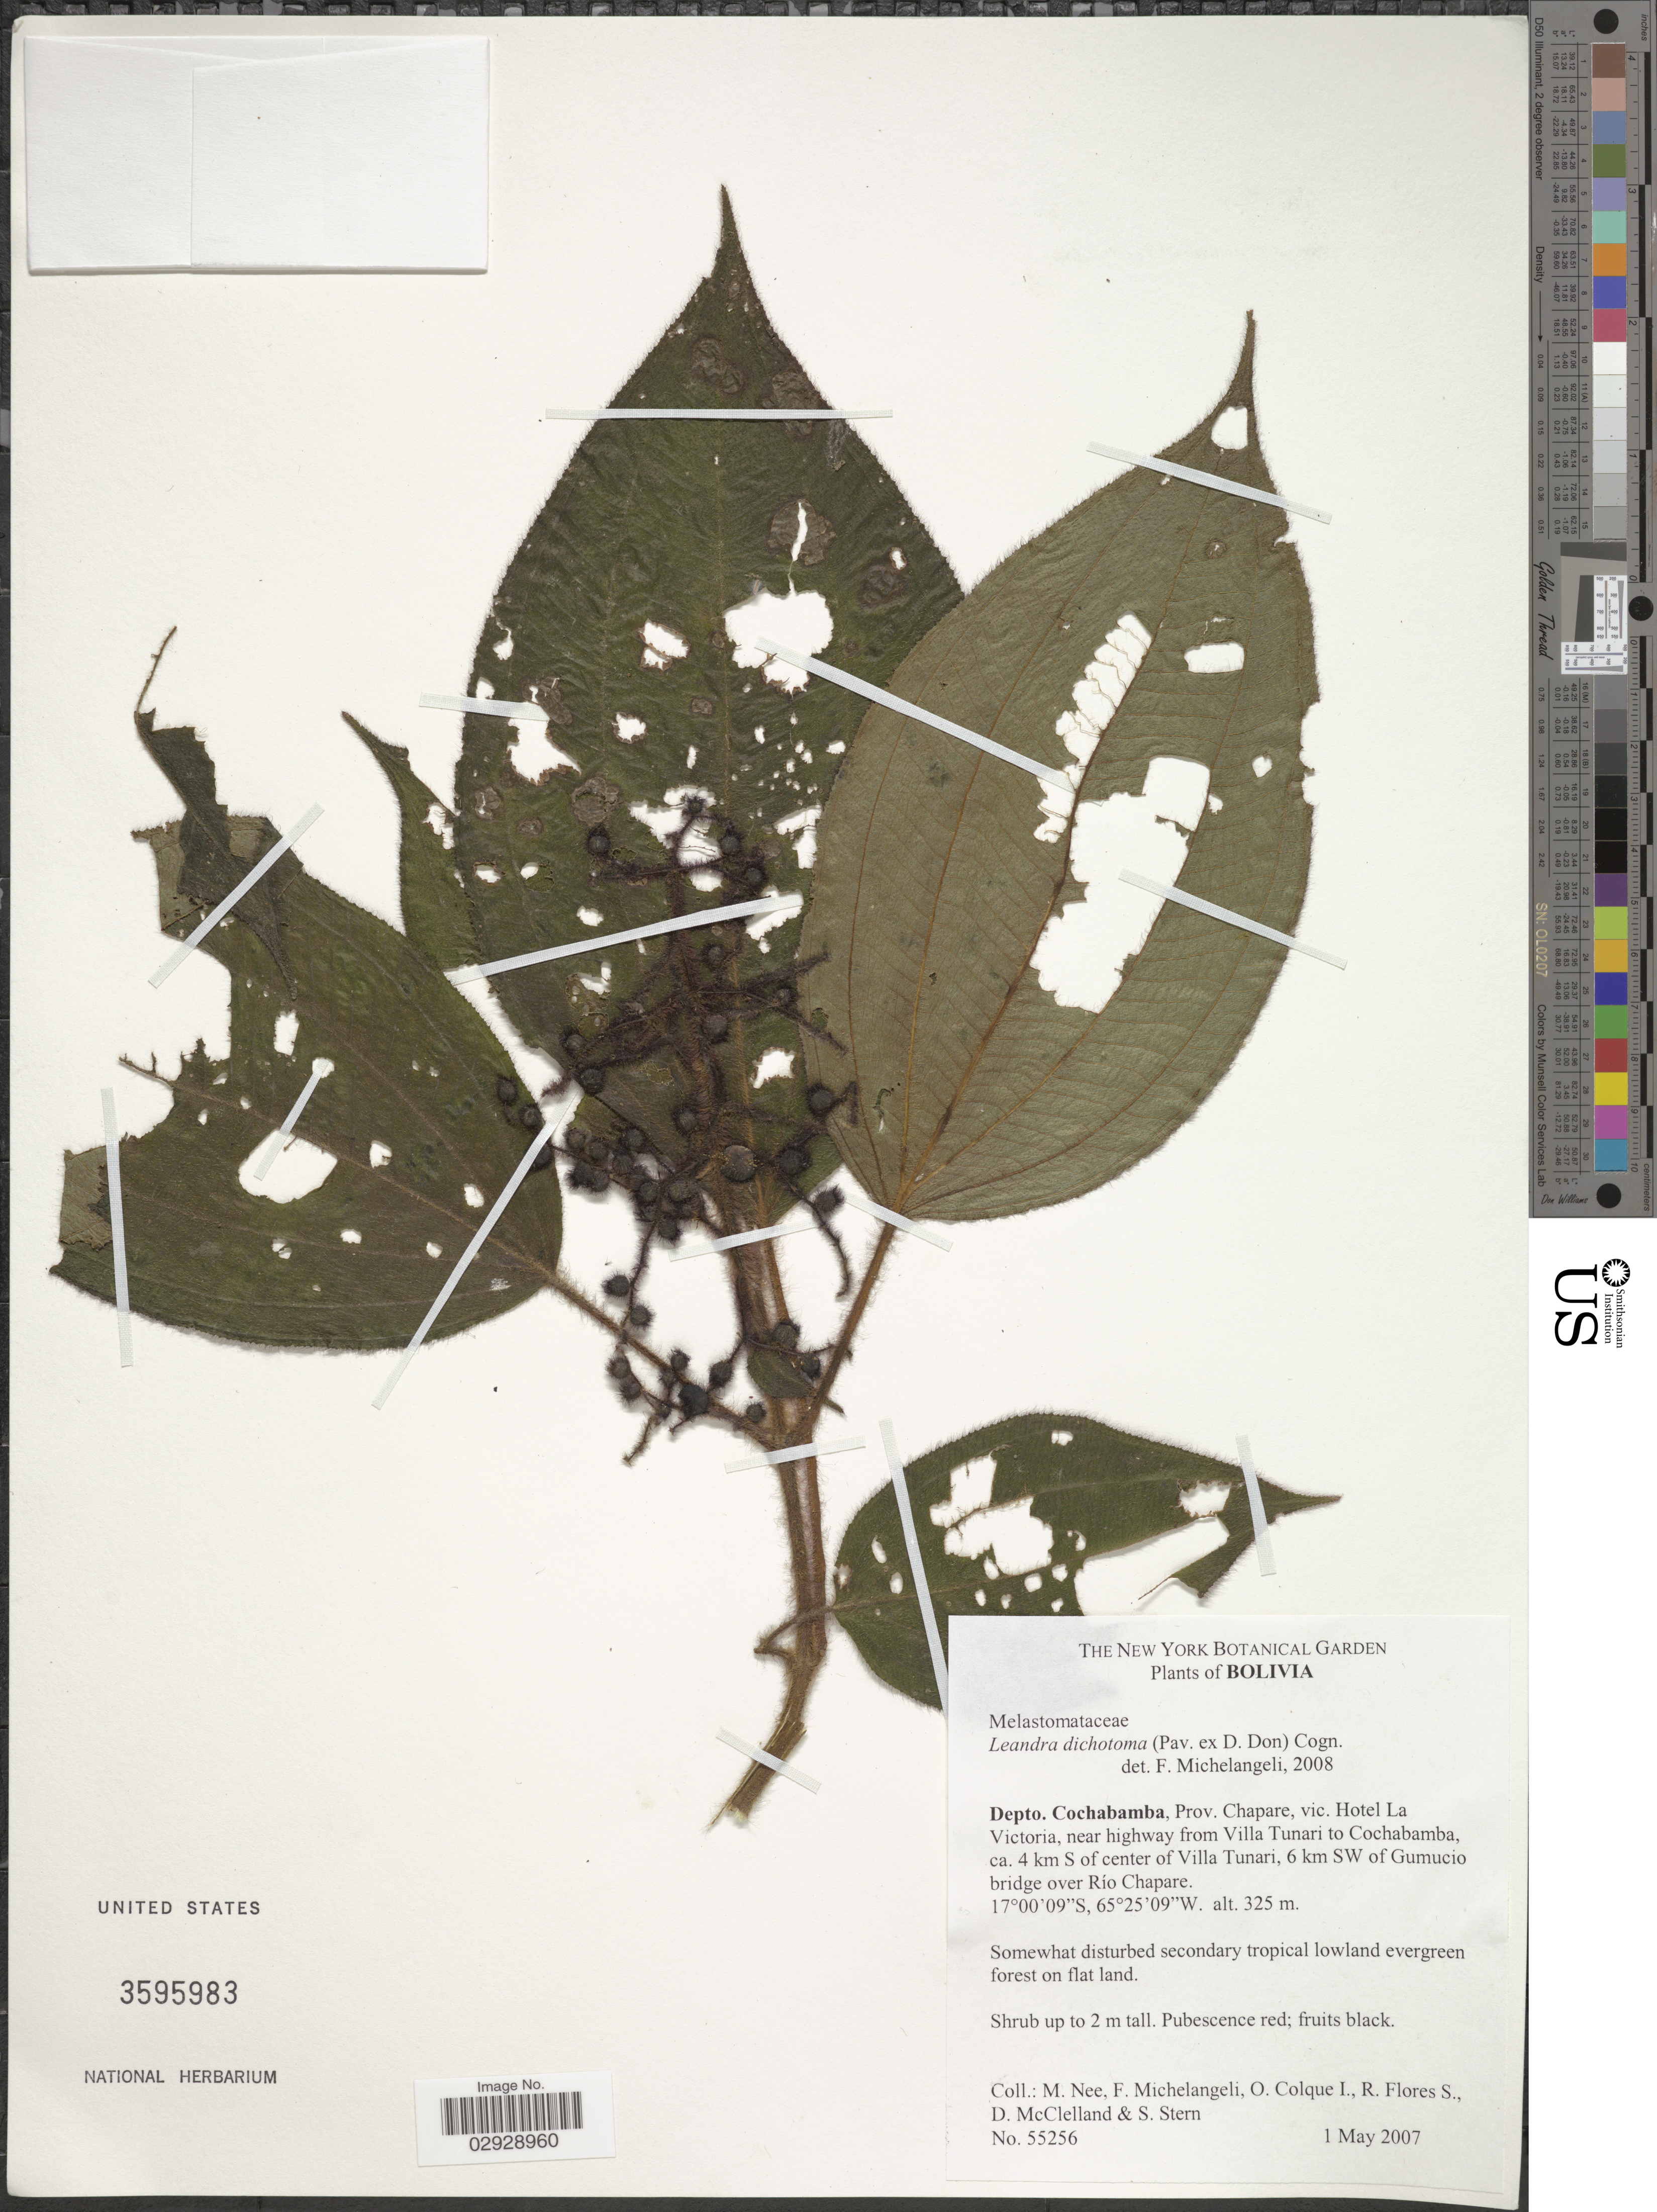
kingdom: Plantae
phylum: Tracheophyta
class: Magnoliopsida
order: Myrtales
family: Melastomataceae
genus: Leandra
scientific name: Leandra dichotoma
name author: (D. Don) Cogn.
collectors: M. Nee, F. Michelangeli, O. Colque, R. Flores S. & et al.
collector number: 55256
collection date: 2007-05-01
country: Bolivia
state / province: Cochabamba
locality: Depto. Cochabamba, Prov. Chapare, vic. Hotel La Victoria, near highway from Villa Tunari to Cochabamba, ca. 4 km S of center of Villa Tunari, 6 km SW of Gumucio bridge over Río Chapare.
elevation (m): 325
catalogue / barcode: US 3595983